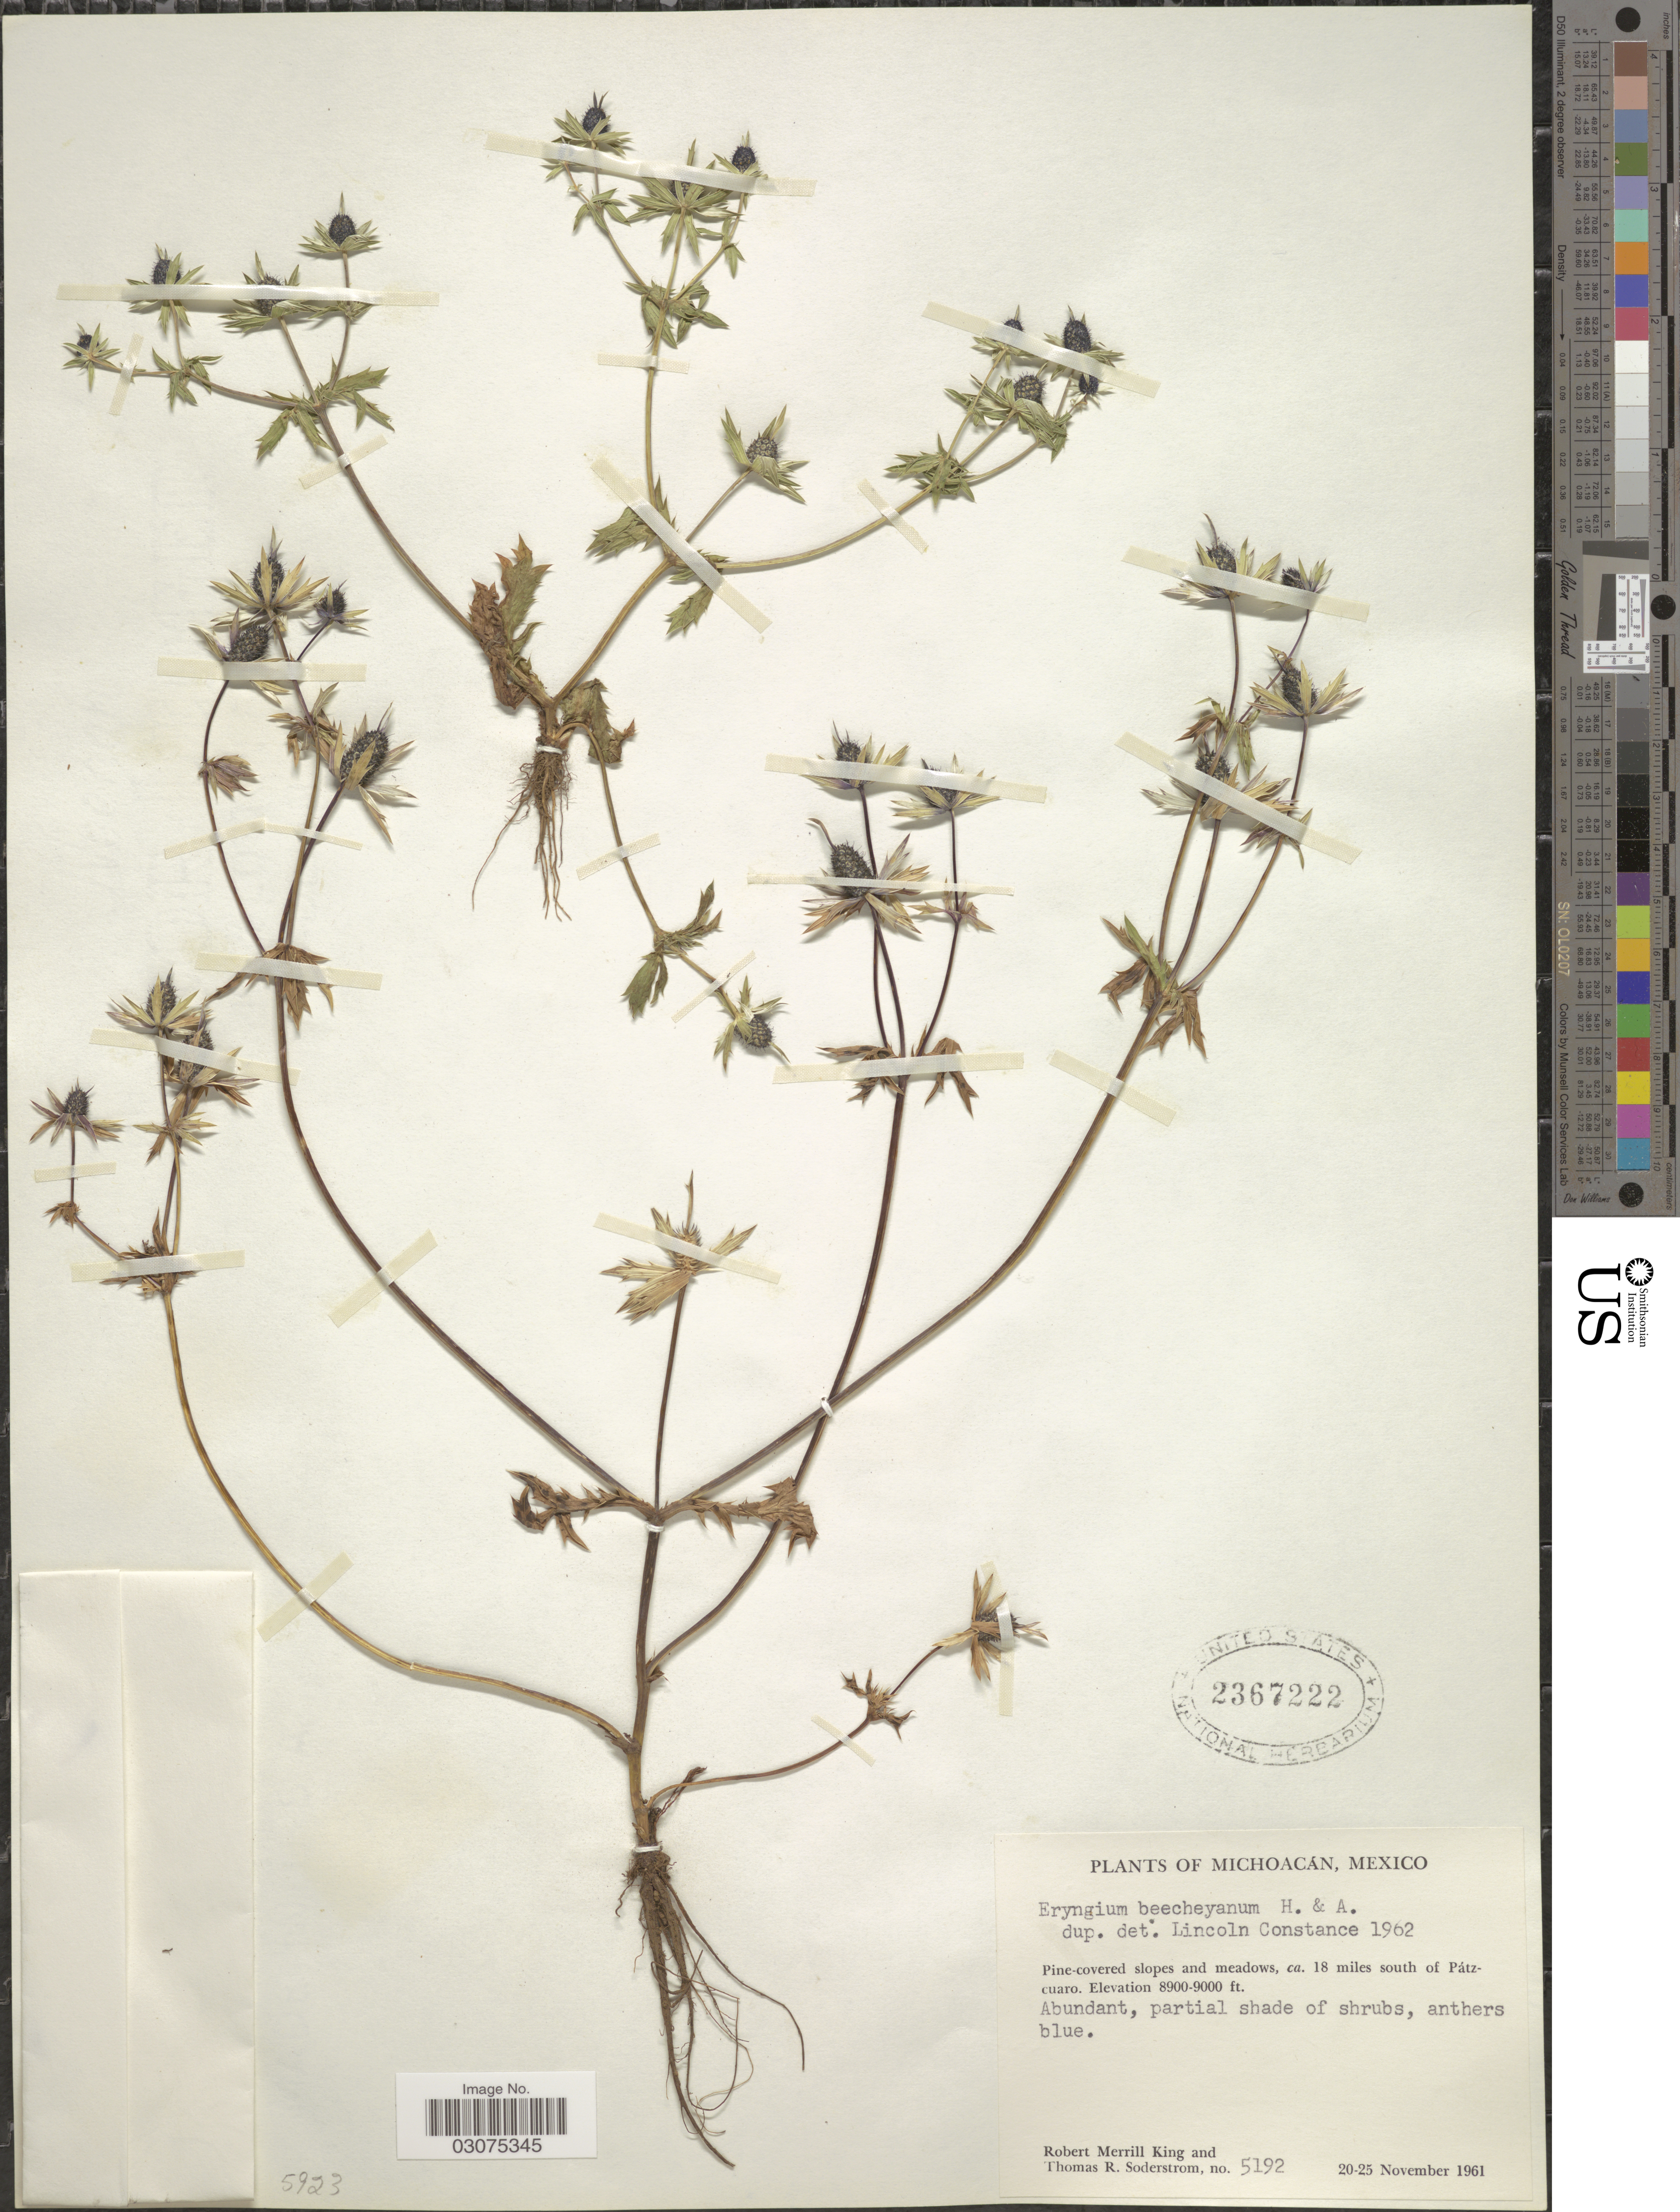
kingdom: Plantae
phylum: Tracheophyta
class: Magnoliopsida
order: Apiales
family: Apiaceae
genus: Eryngium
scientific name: Eryngium beecheyanum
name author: Hook. f. & Arn.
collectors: R. M. King & T. R. Soderstrom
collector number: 5192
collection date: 1961-11-20/1961-11-25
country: Mexico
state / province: Michoacán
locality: Pine-covered slopes and meadows, ca. 18 miles south of Pátzcuaro.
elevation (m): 2713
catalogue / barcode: US 2367222